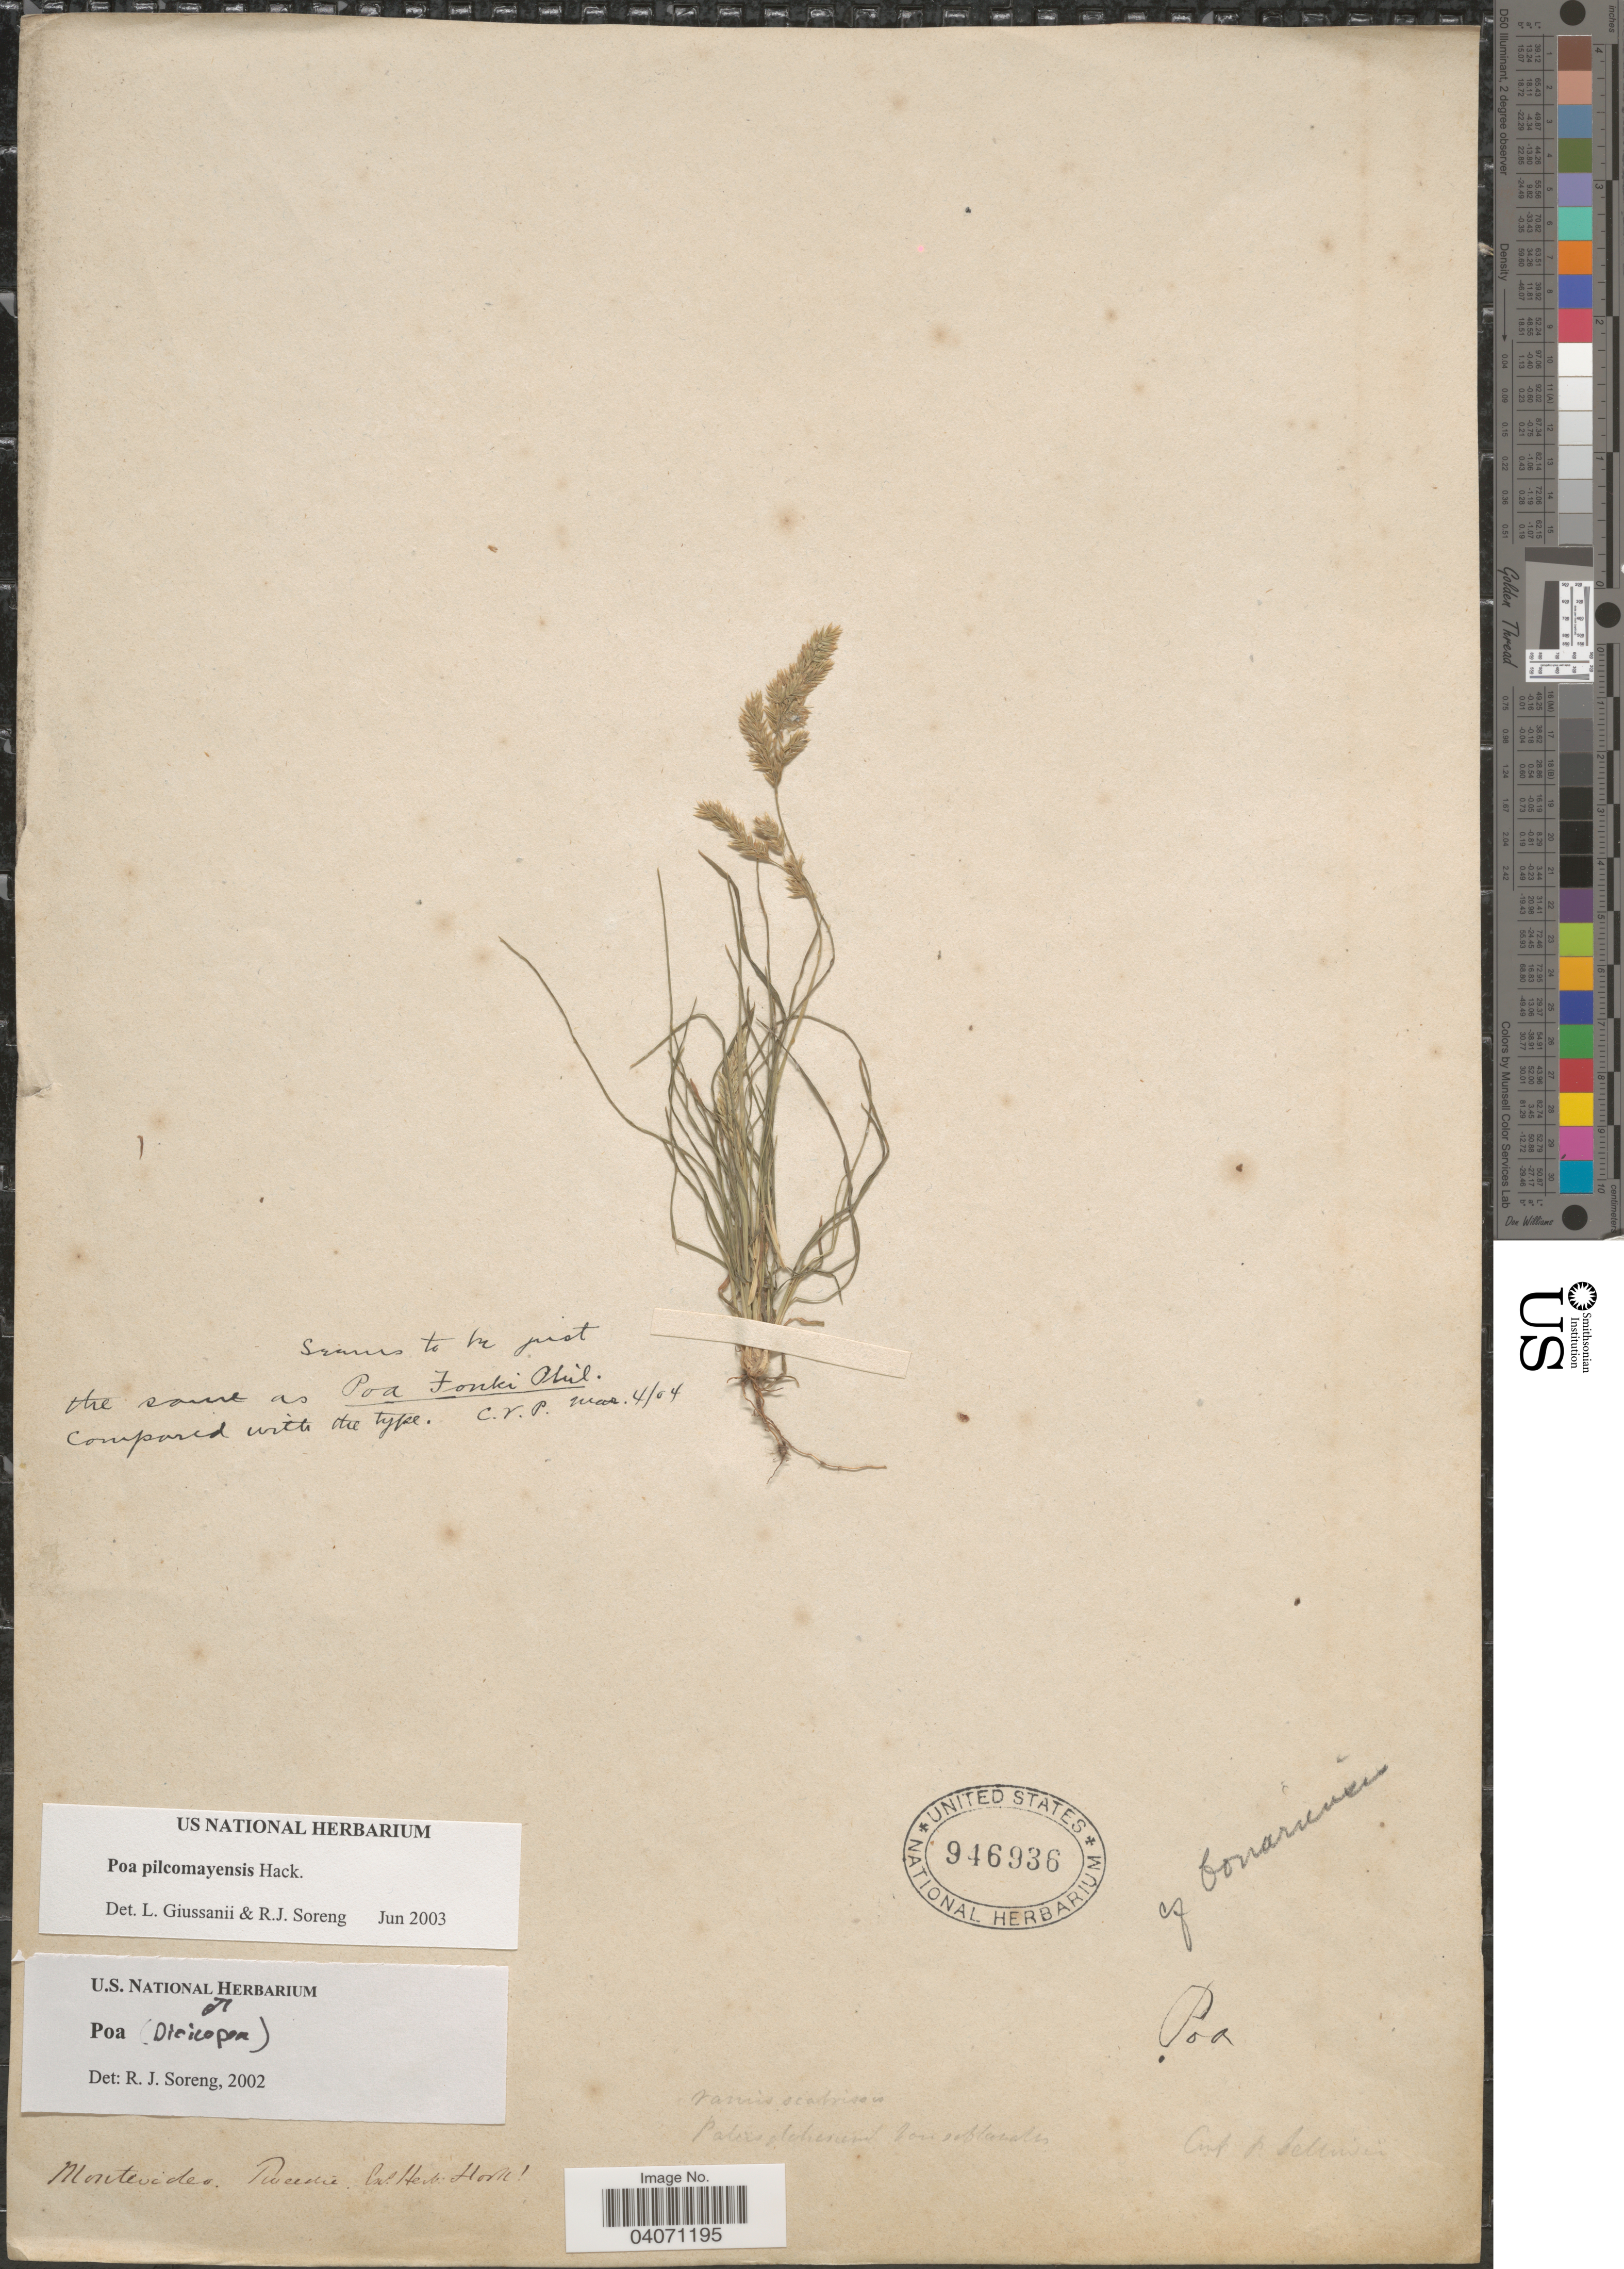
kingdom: Plantae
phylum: Tracheophyta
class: Liliopsida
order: Poales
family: Poaceae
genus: Poa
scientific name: Poa pilcomayensis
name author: Hack.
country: Uruguay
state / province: Montevideo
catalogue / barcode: US 946936